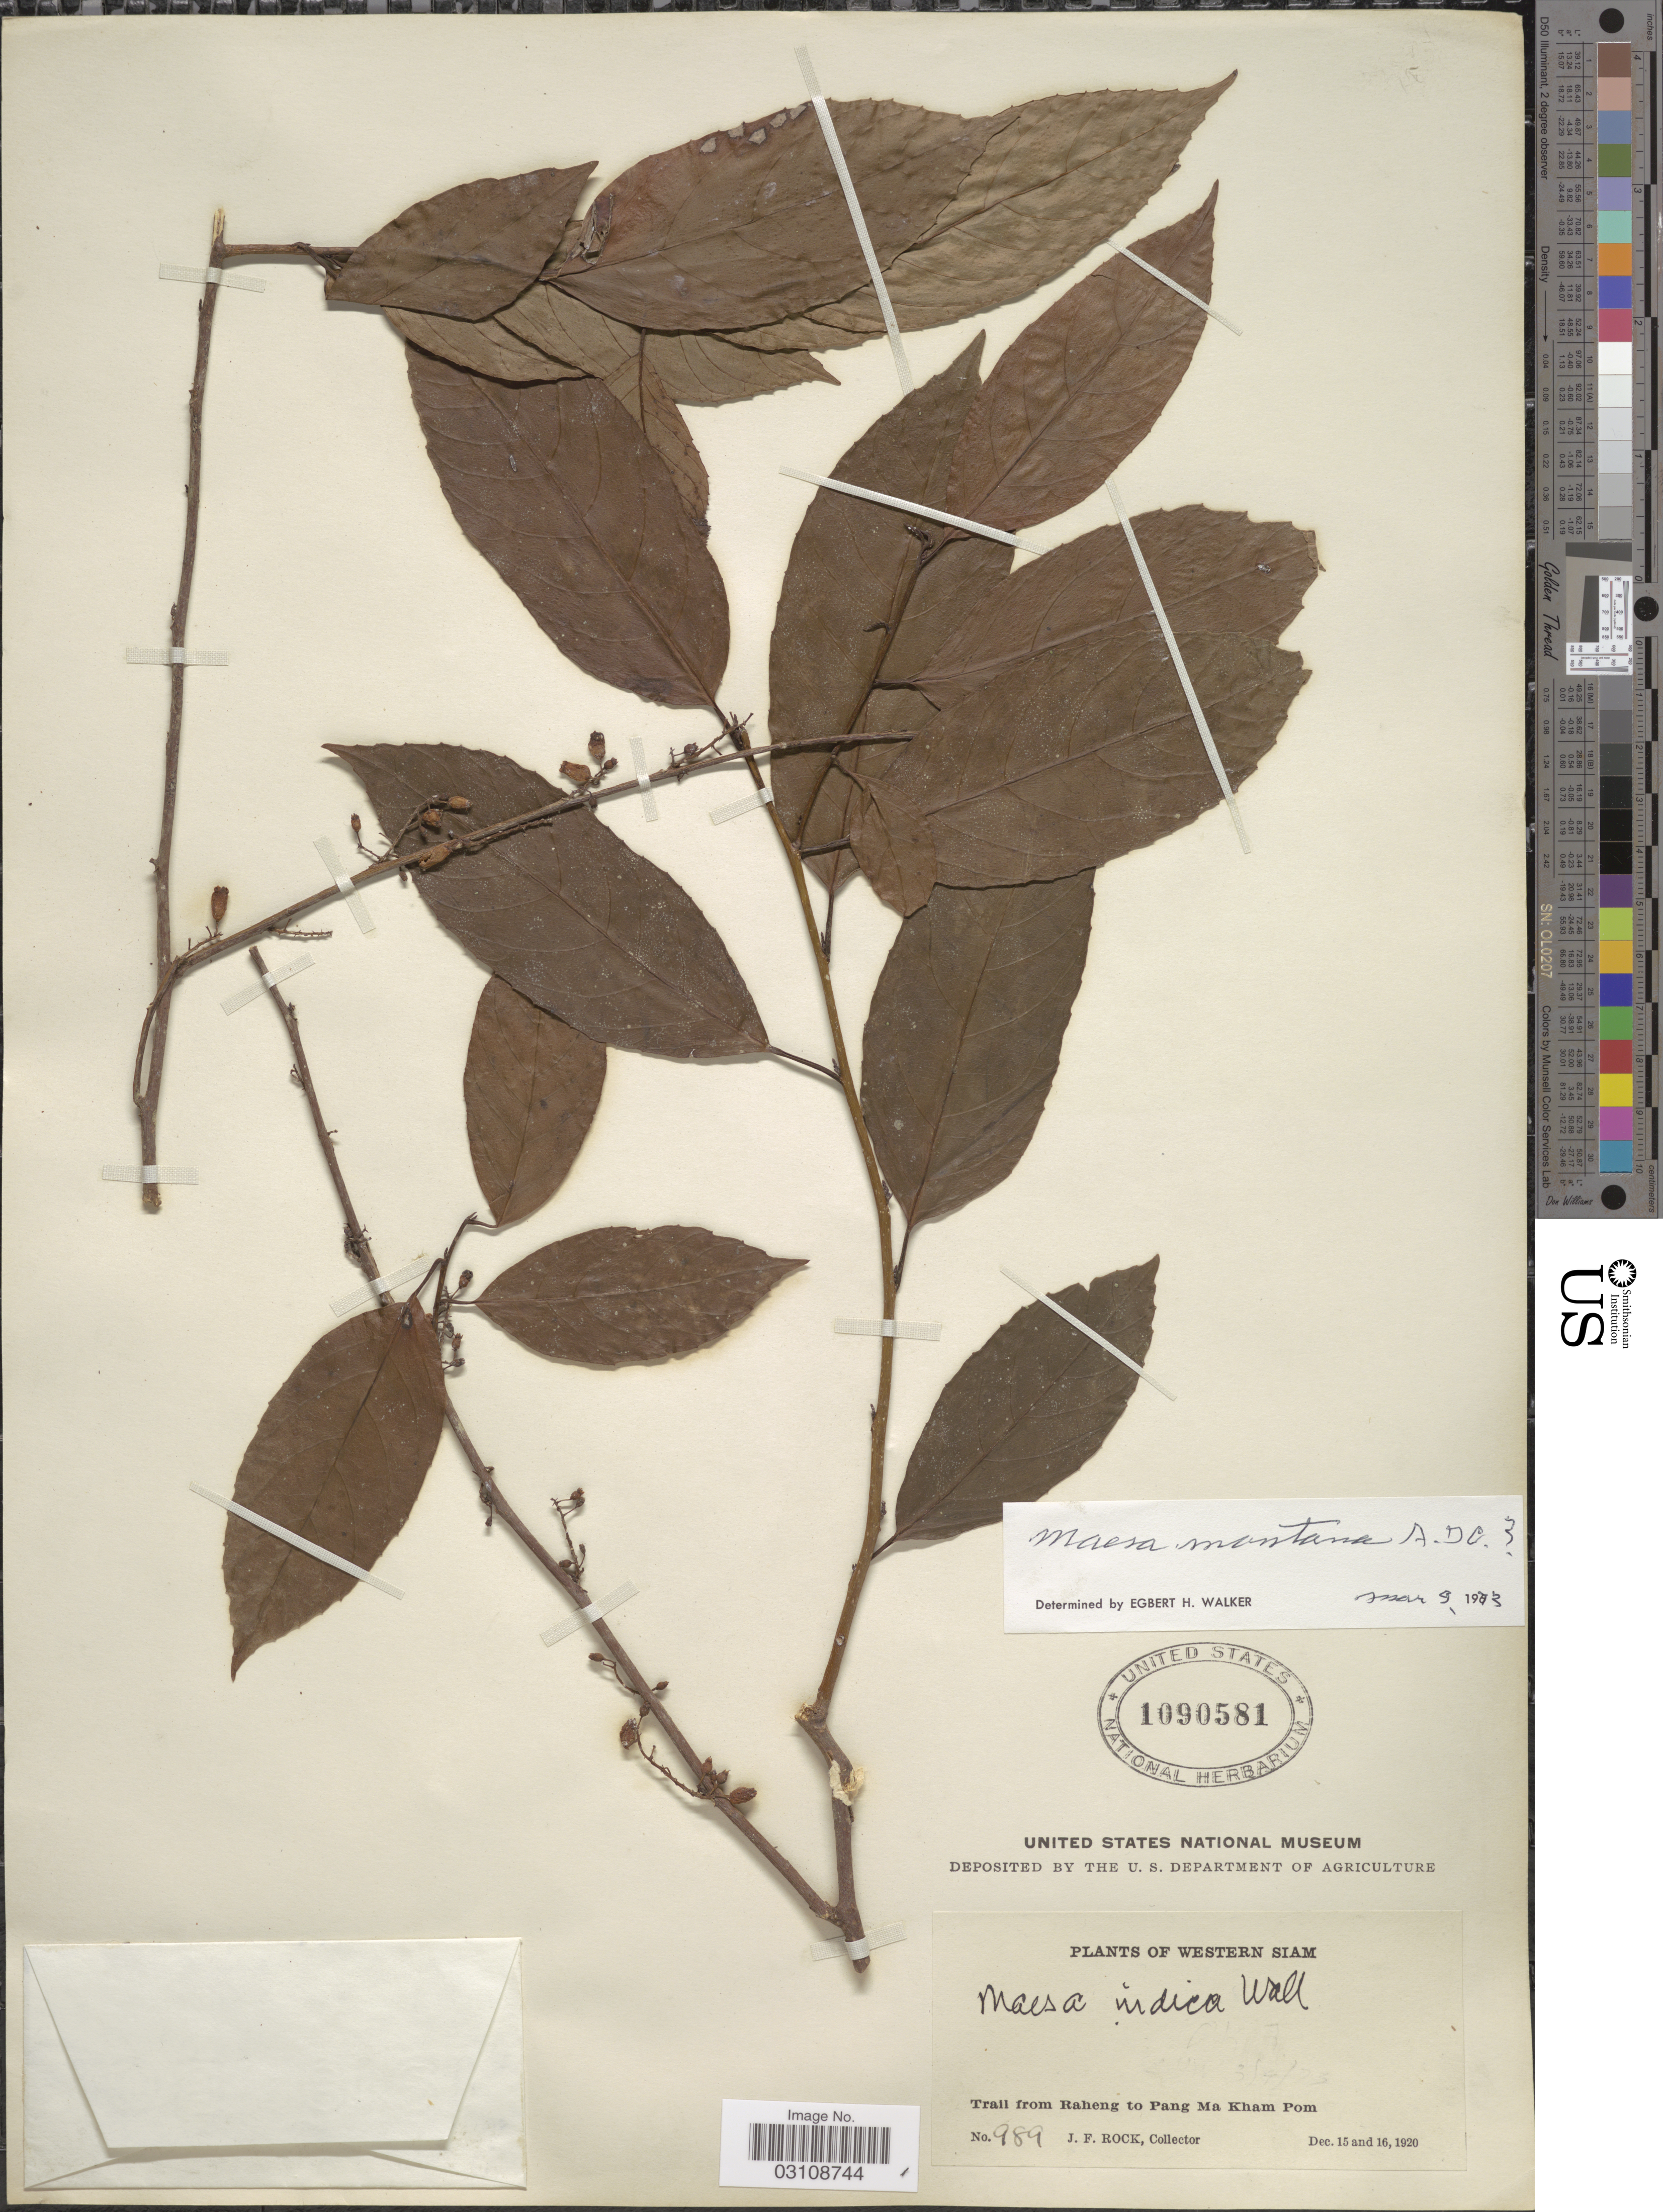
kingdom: Plantae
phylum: Tracheophyta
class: Magnoliopsida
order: Ericales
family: Primulaceae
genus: Maesa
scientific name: Maesa montana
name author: A. DC.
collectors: J. Rock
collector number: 989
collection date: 1920-12-15/1920-12-16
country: Thailand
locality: Western Siam, Trail from Raheng to Pang Ma Kham Pom.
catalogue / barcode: US 1090581